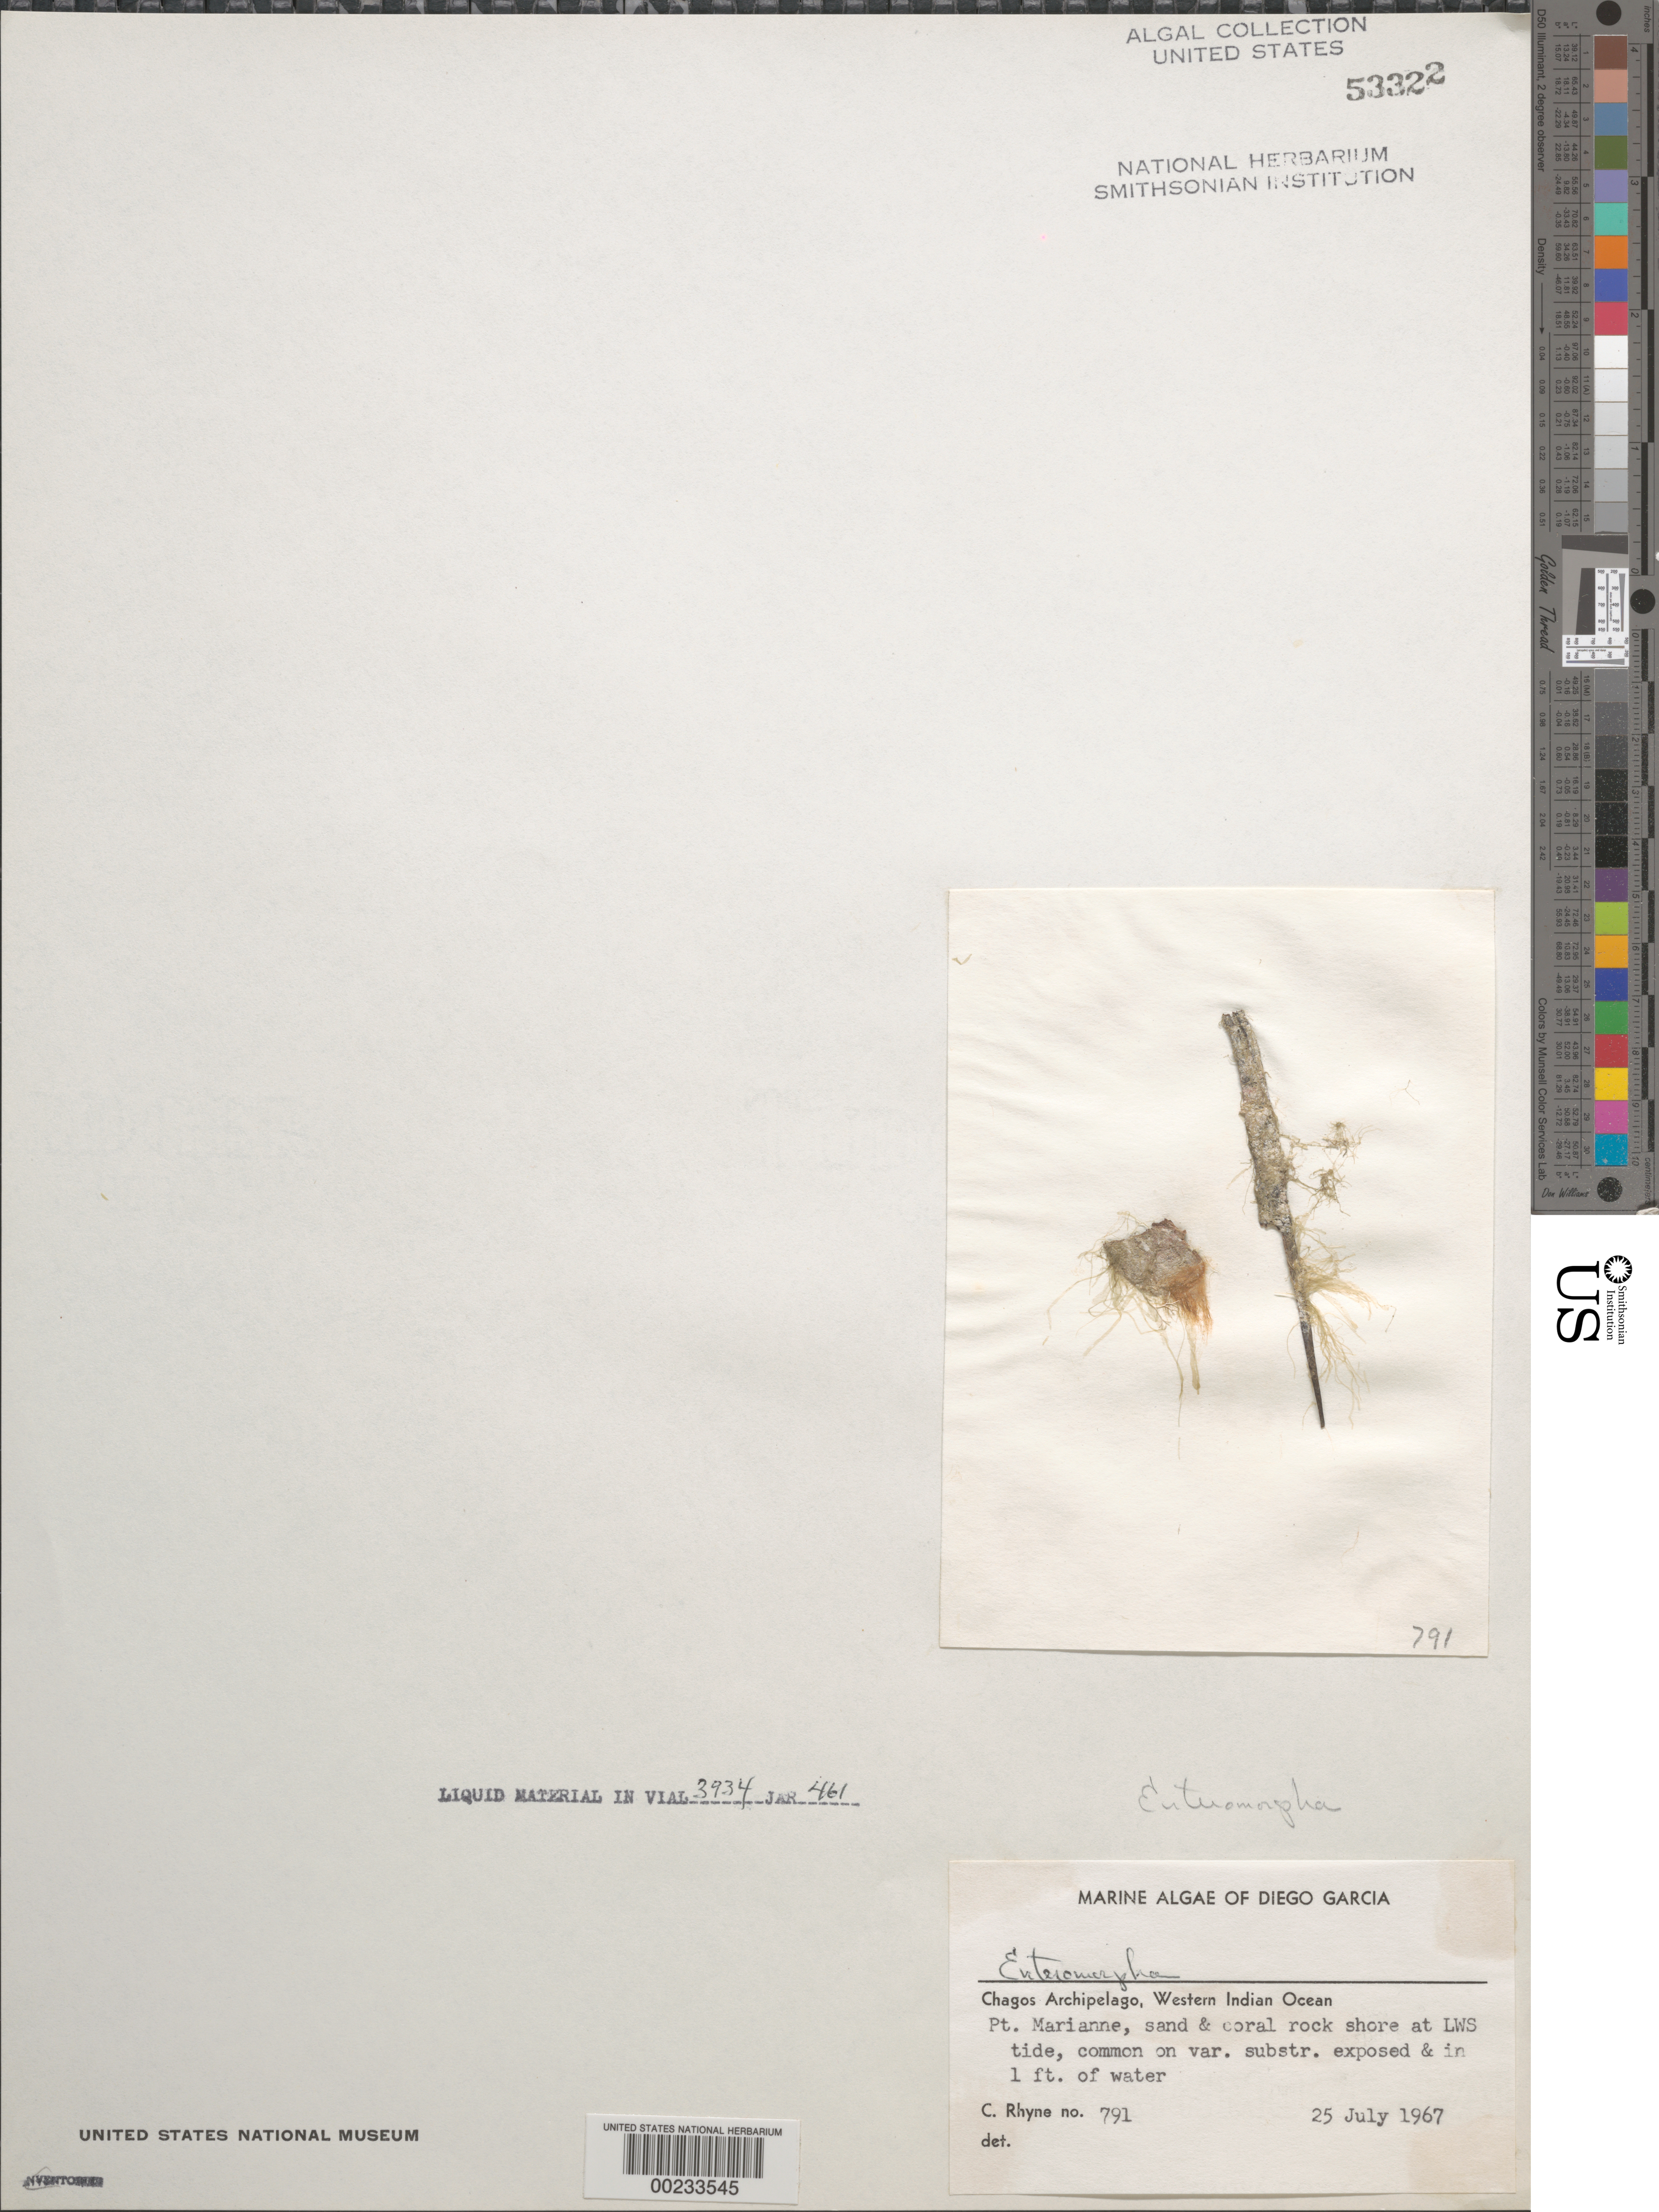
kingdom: Plantae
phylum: Chlorophyta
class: Ulvophyceae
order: Ulvales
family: Ulvaceae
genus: Ulva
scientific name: Ulva sp.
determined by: Algae name updating Project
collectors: C. Rhyne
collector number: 791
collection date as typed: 25 Jul 1967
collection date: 1967-07-25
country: British Indian Ocean Territory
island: Diego Garcia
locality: Point Marianne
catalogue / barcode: US 53322